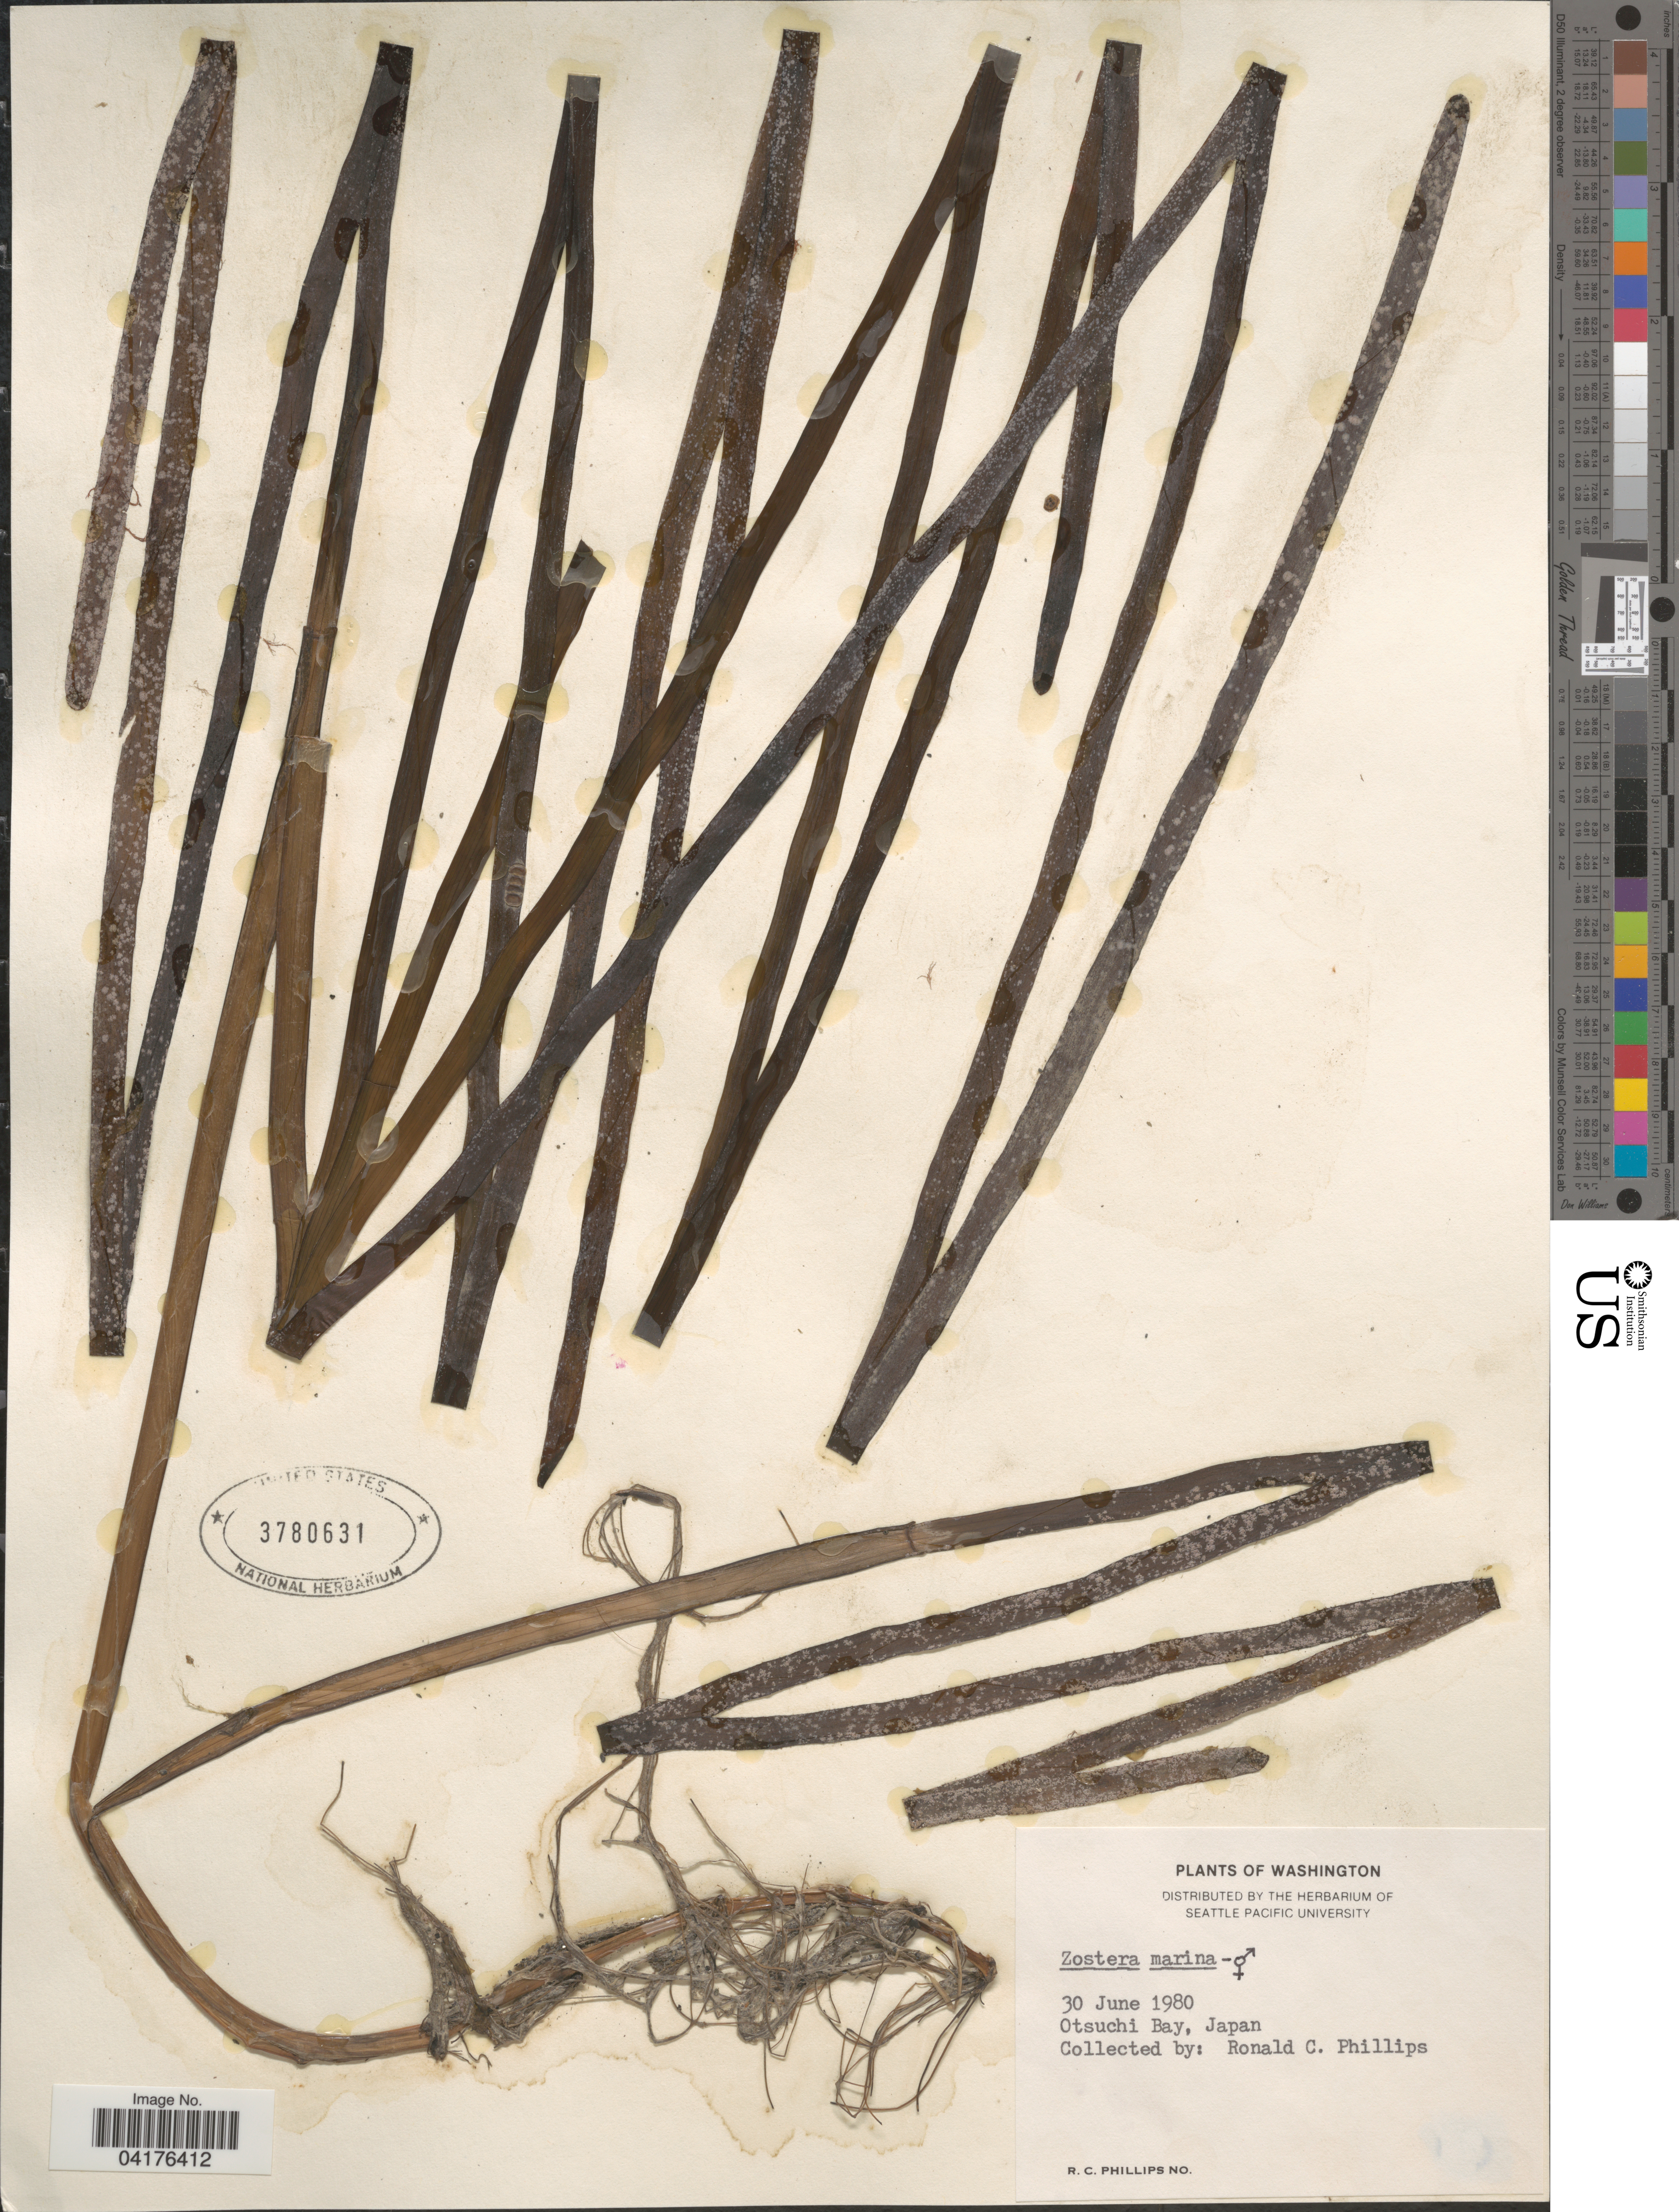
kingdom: Plantae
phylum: Tracheophyta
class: Liliopsida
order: Alismatales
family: Zosteraceae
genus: Zostera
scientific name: Zostera marina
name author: L.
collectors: R. C. Phillips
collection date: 1980-06-30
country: Japan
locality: Otsuchi Bay.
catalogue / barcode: US 3780631